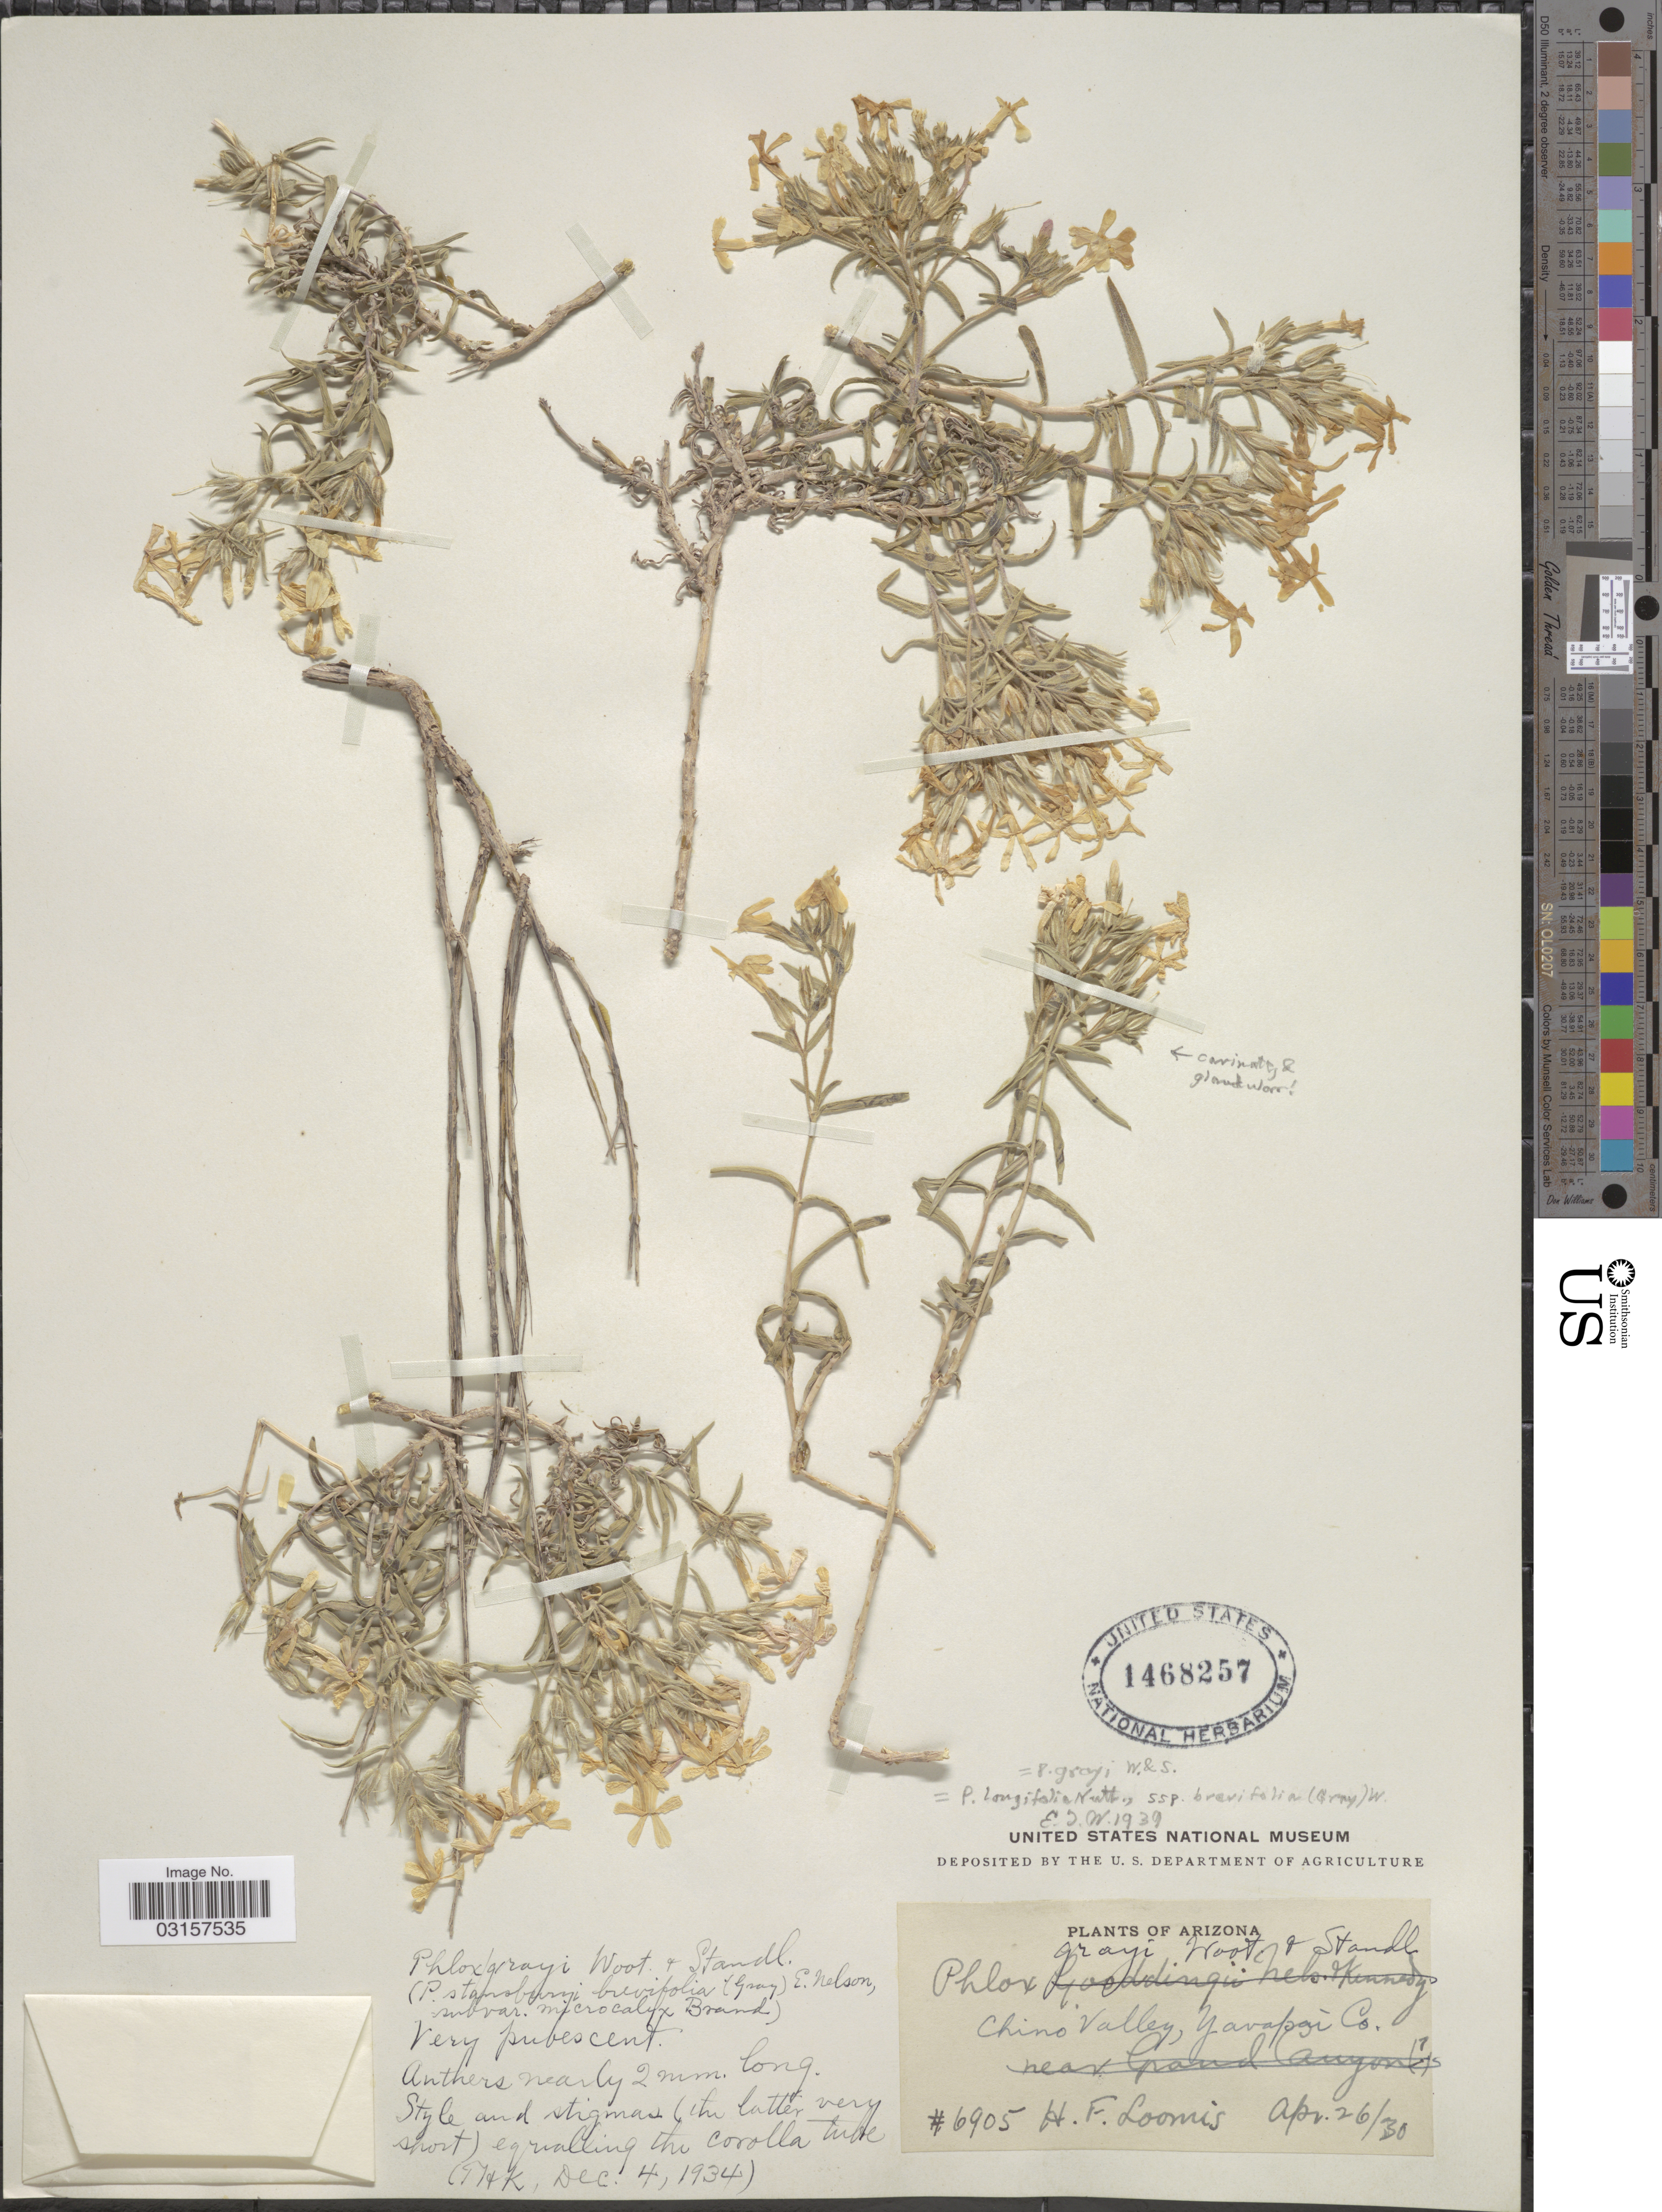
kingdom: Plantae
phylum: Tracheophyta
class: Magnoliopsida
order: Ericales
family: Polemoniaceae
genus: Phlox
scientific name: Phlox stansburyi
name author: (Torr.) A. Heller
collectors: H. F. Loomis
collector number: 6905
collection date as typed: Transcribed d/m/y: 26/4/30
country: United States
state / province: Arizona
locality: Chino Valley, Yavapai Co.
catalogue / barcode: US 1468257